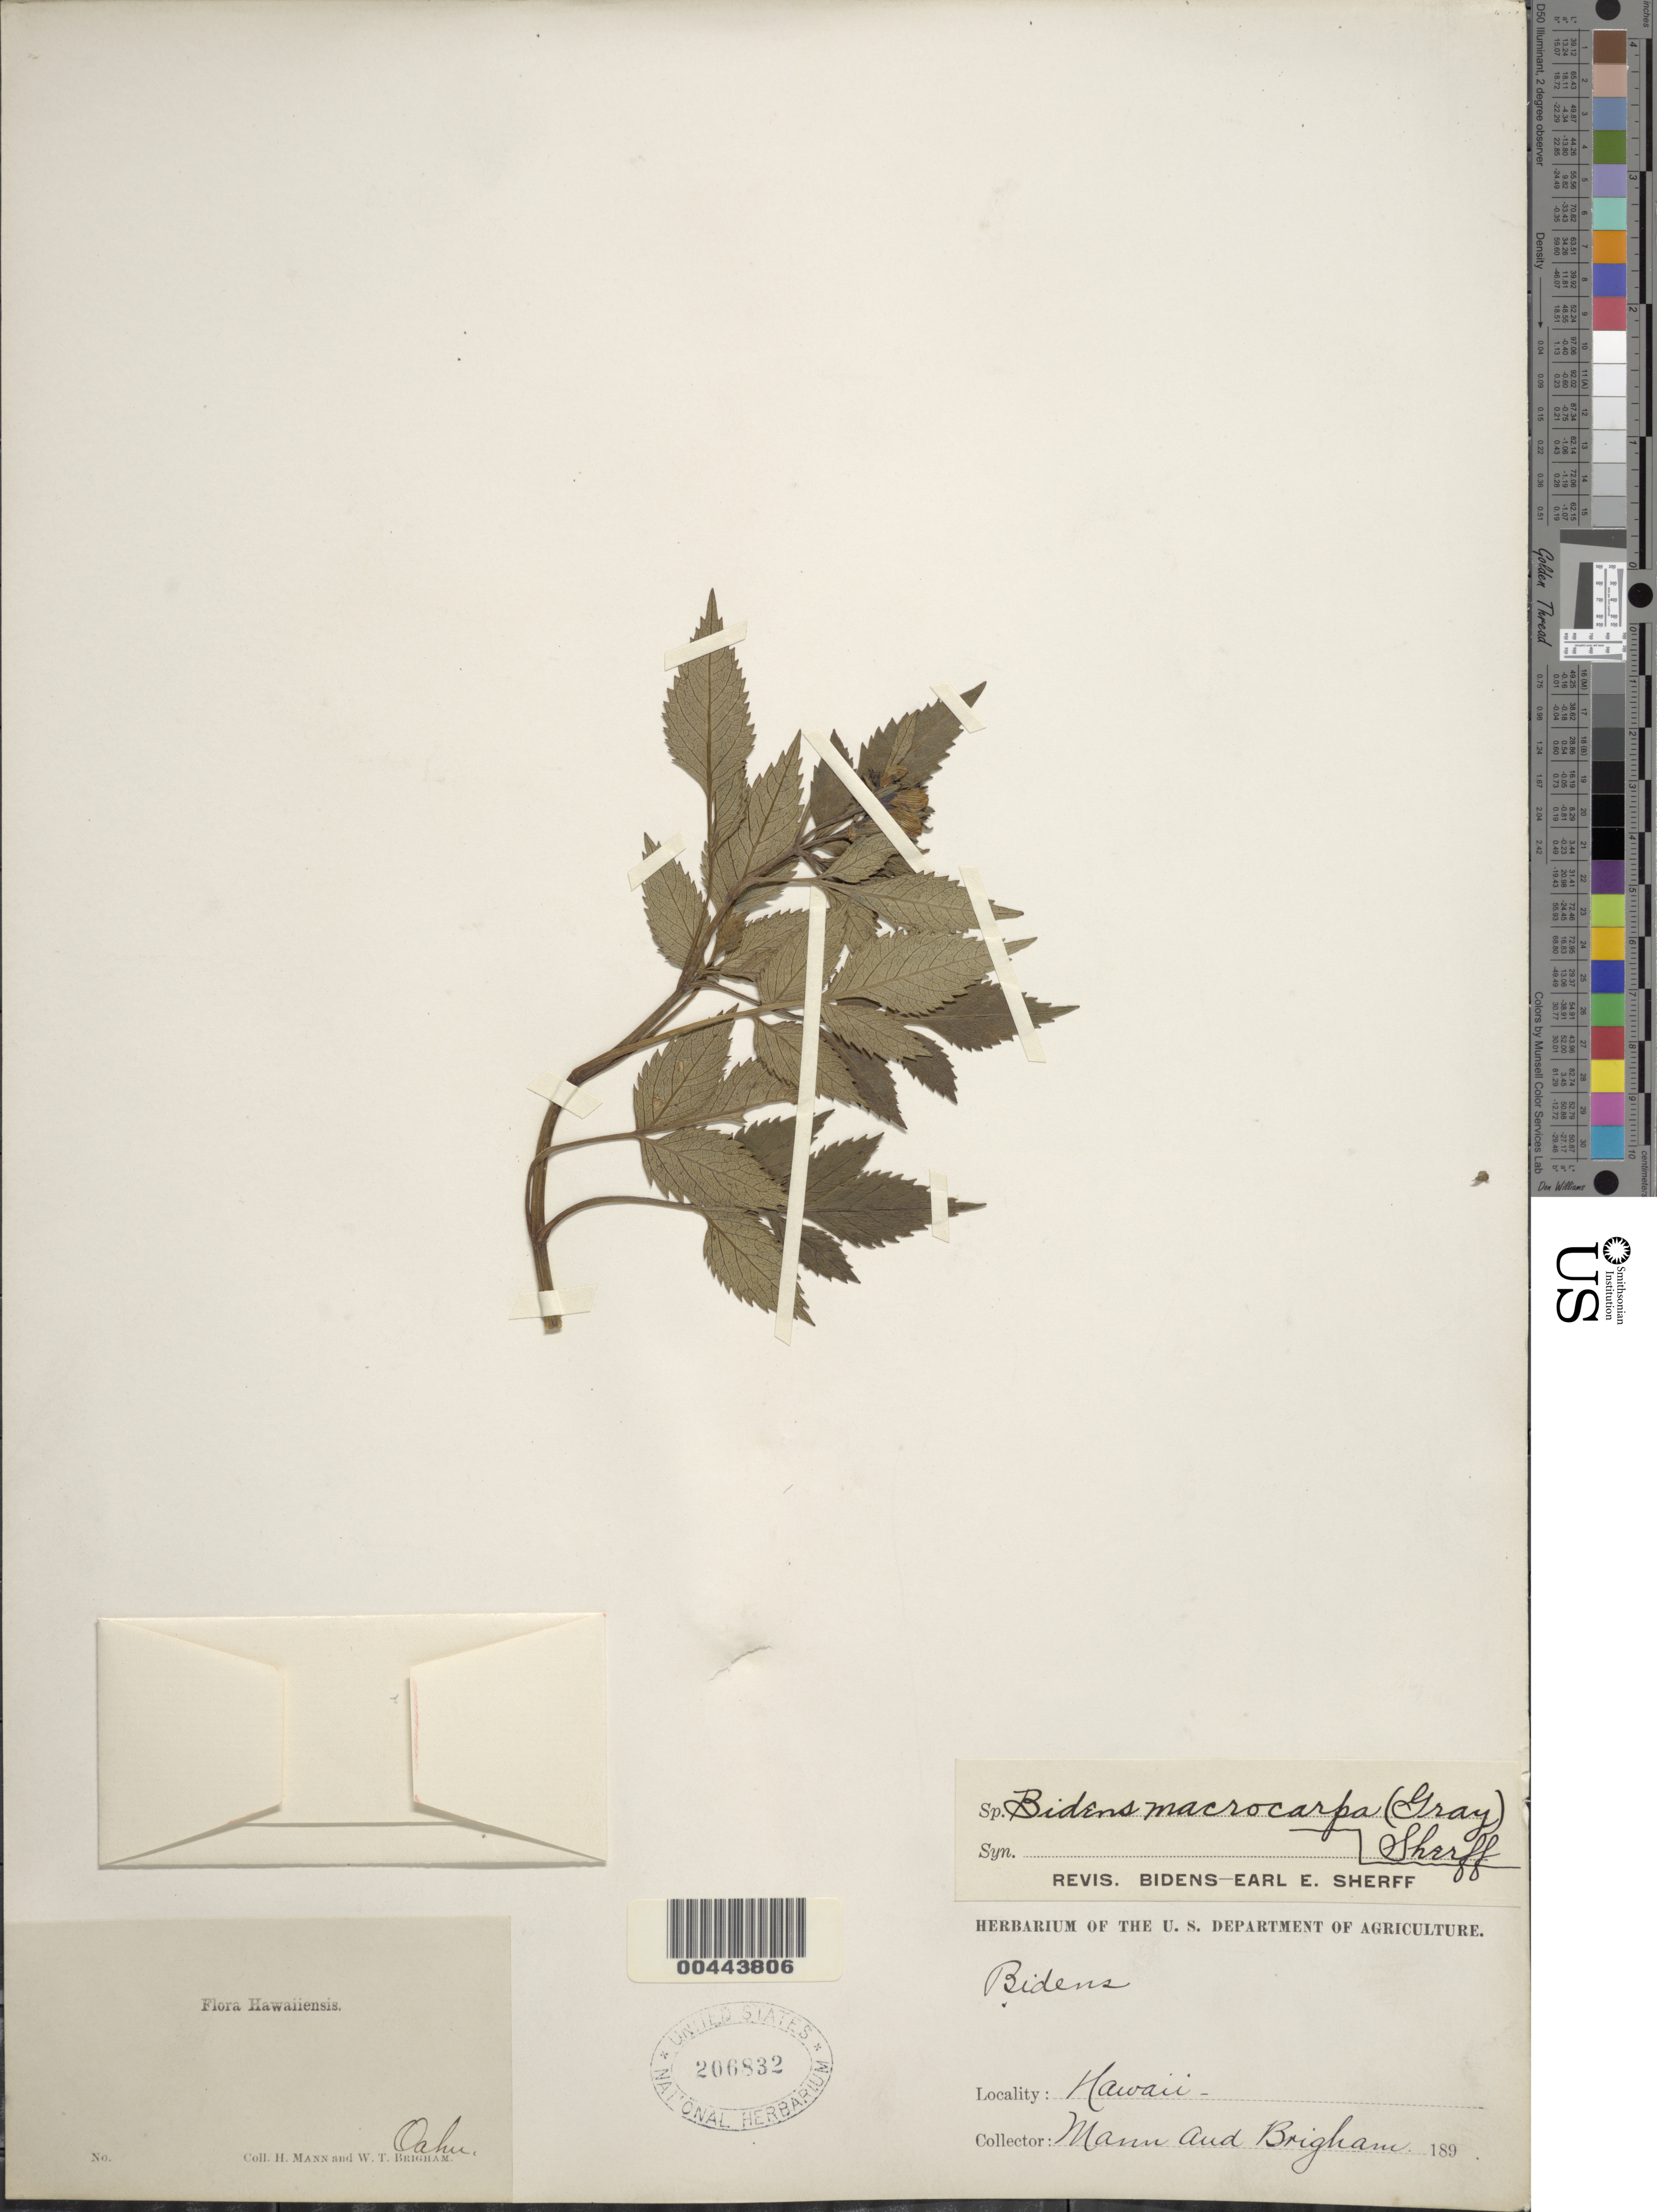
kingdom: Plantae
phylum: Tracheophyta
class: Magnoliopsida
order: Asterales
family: Asteraceae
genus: Bidens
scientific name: Bidens macrocarpa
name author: (A. Gray) Sherff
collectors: H. Mann & W. T. Brigham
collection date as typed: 189?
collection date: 1890/1899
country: United States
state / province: Hawaii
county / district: Honolulu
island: Oahu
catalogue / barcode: US 206832